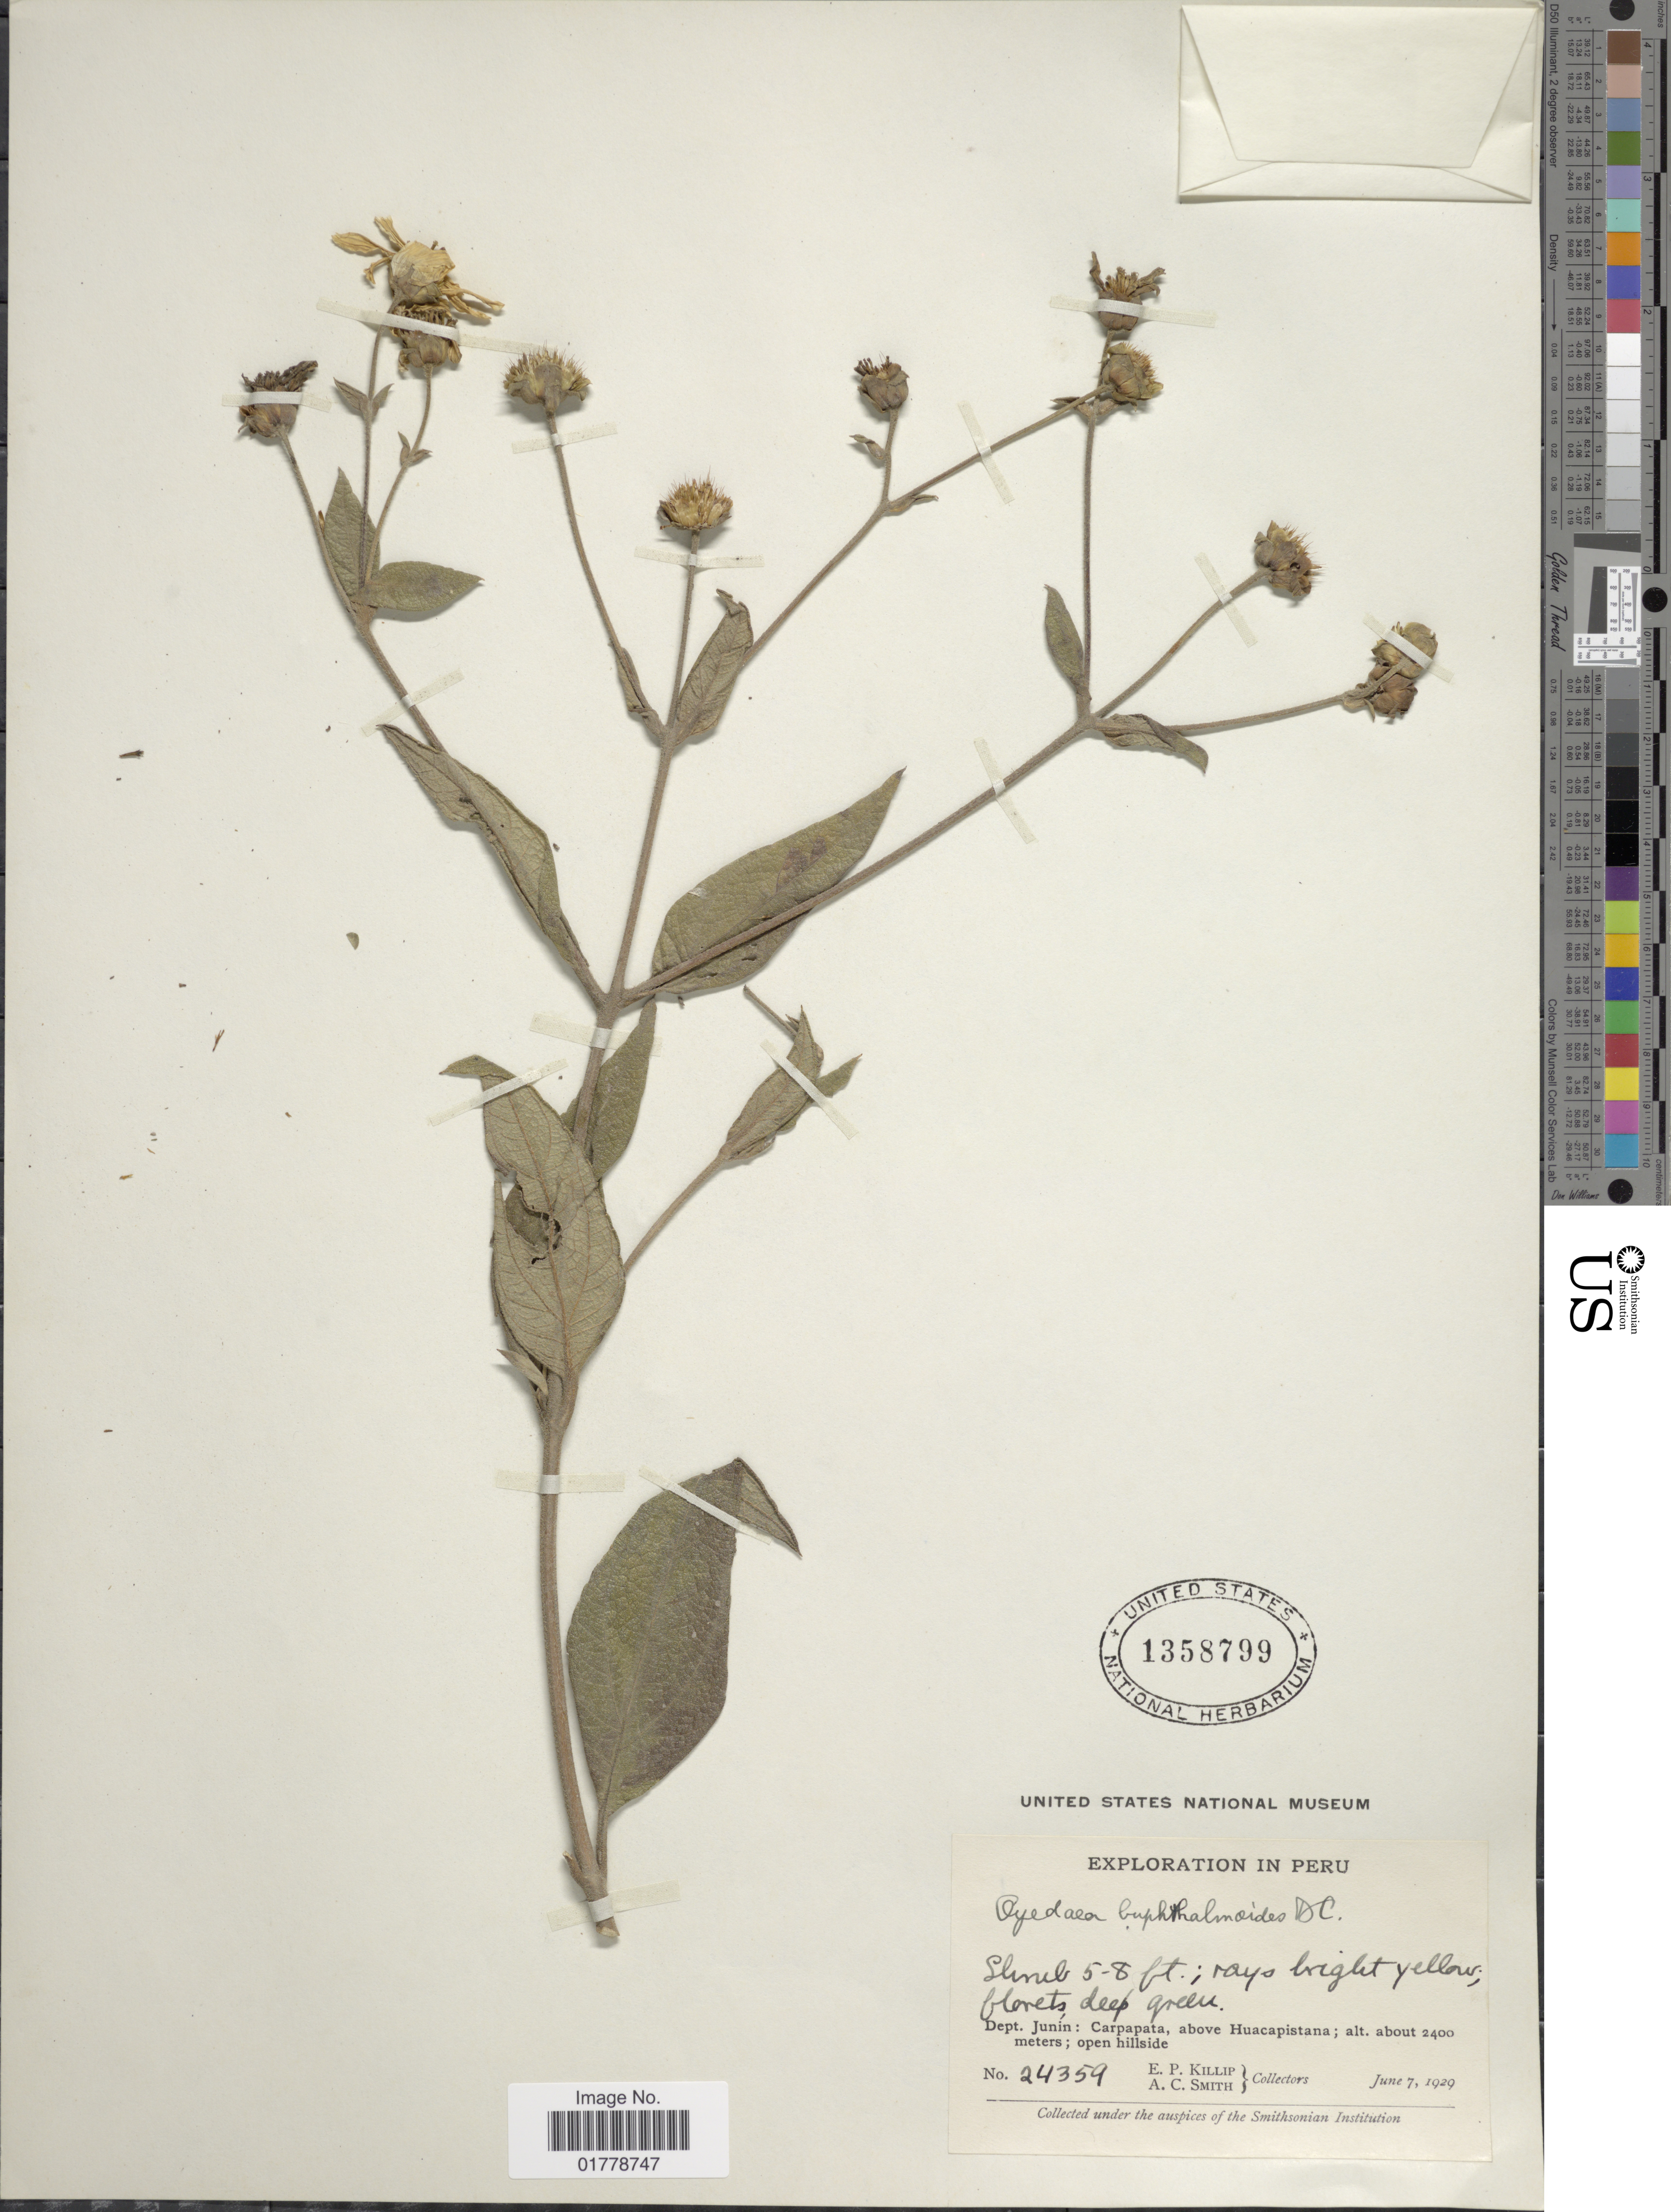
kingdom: Plantae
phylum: Tracheophyta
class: Magnoliopsida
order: Asterales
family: Asteraceae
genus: Oyedaea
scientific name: Oyedaea buphthalmoides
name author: DC.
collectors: E. P. Killip & A. C. Smith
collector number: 24359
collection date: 1929-06-07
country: Peru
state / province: Junín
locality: Dept. Junín: Carpapata, above Huacapistana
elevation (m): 2400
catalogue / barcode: US 1358799